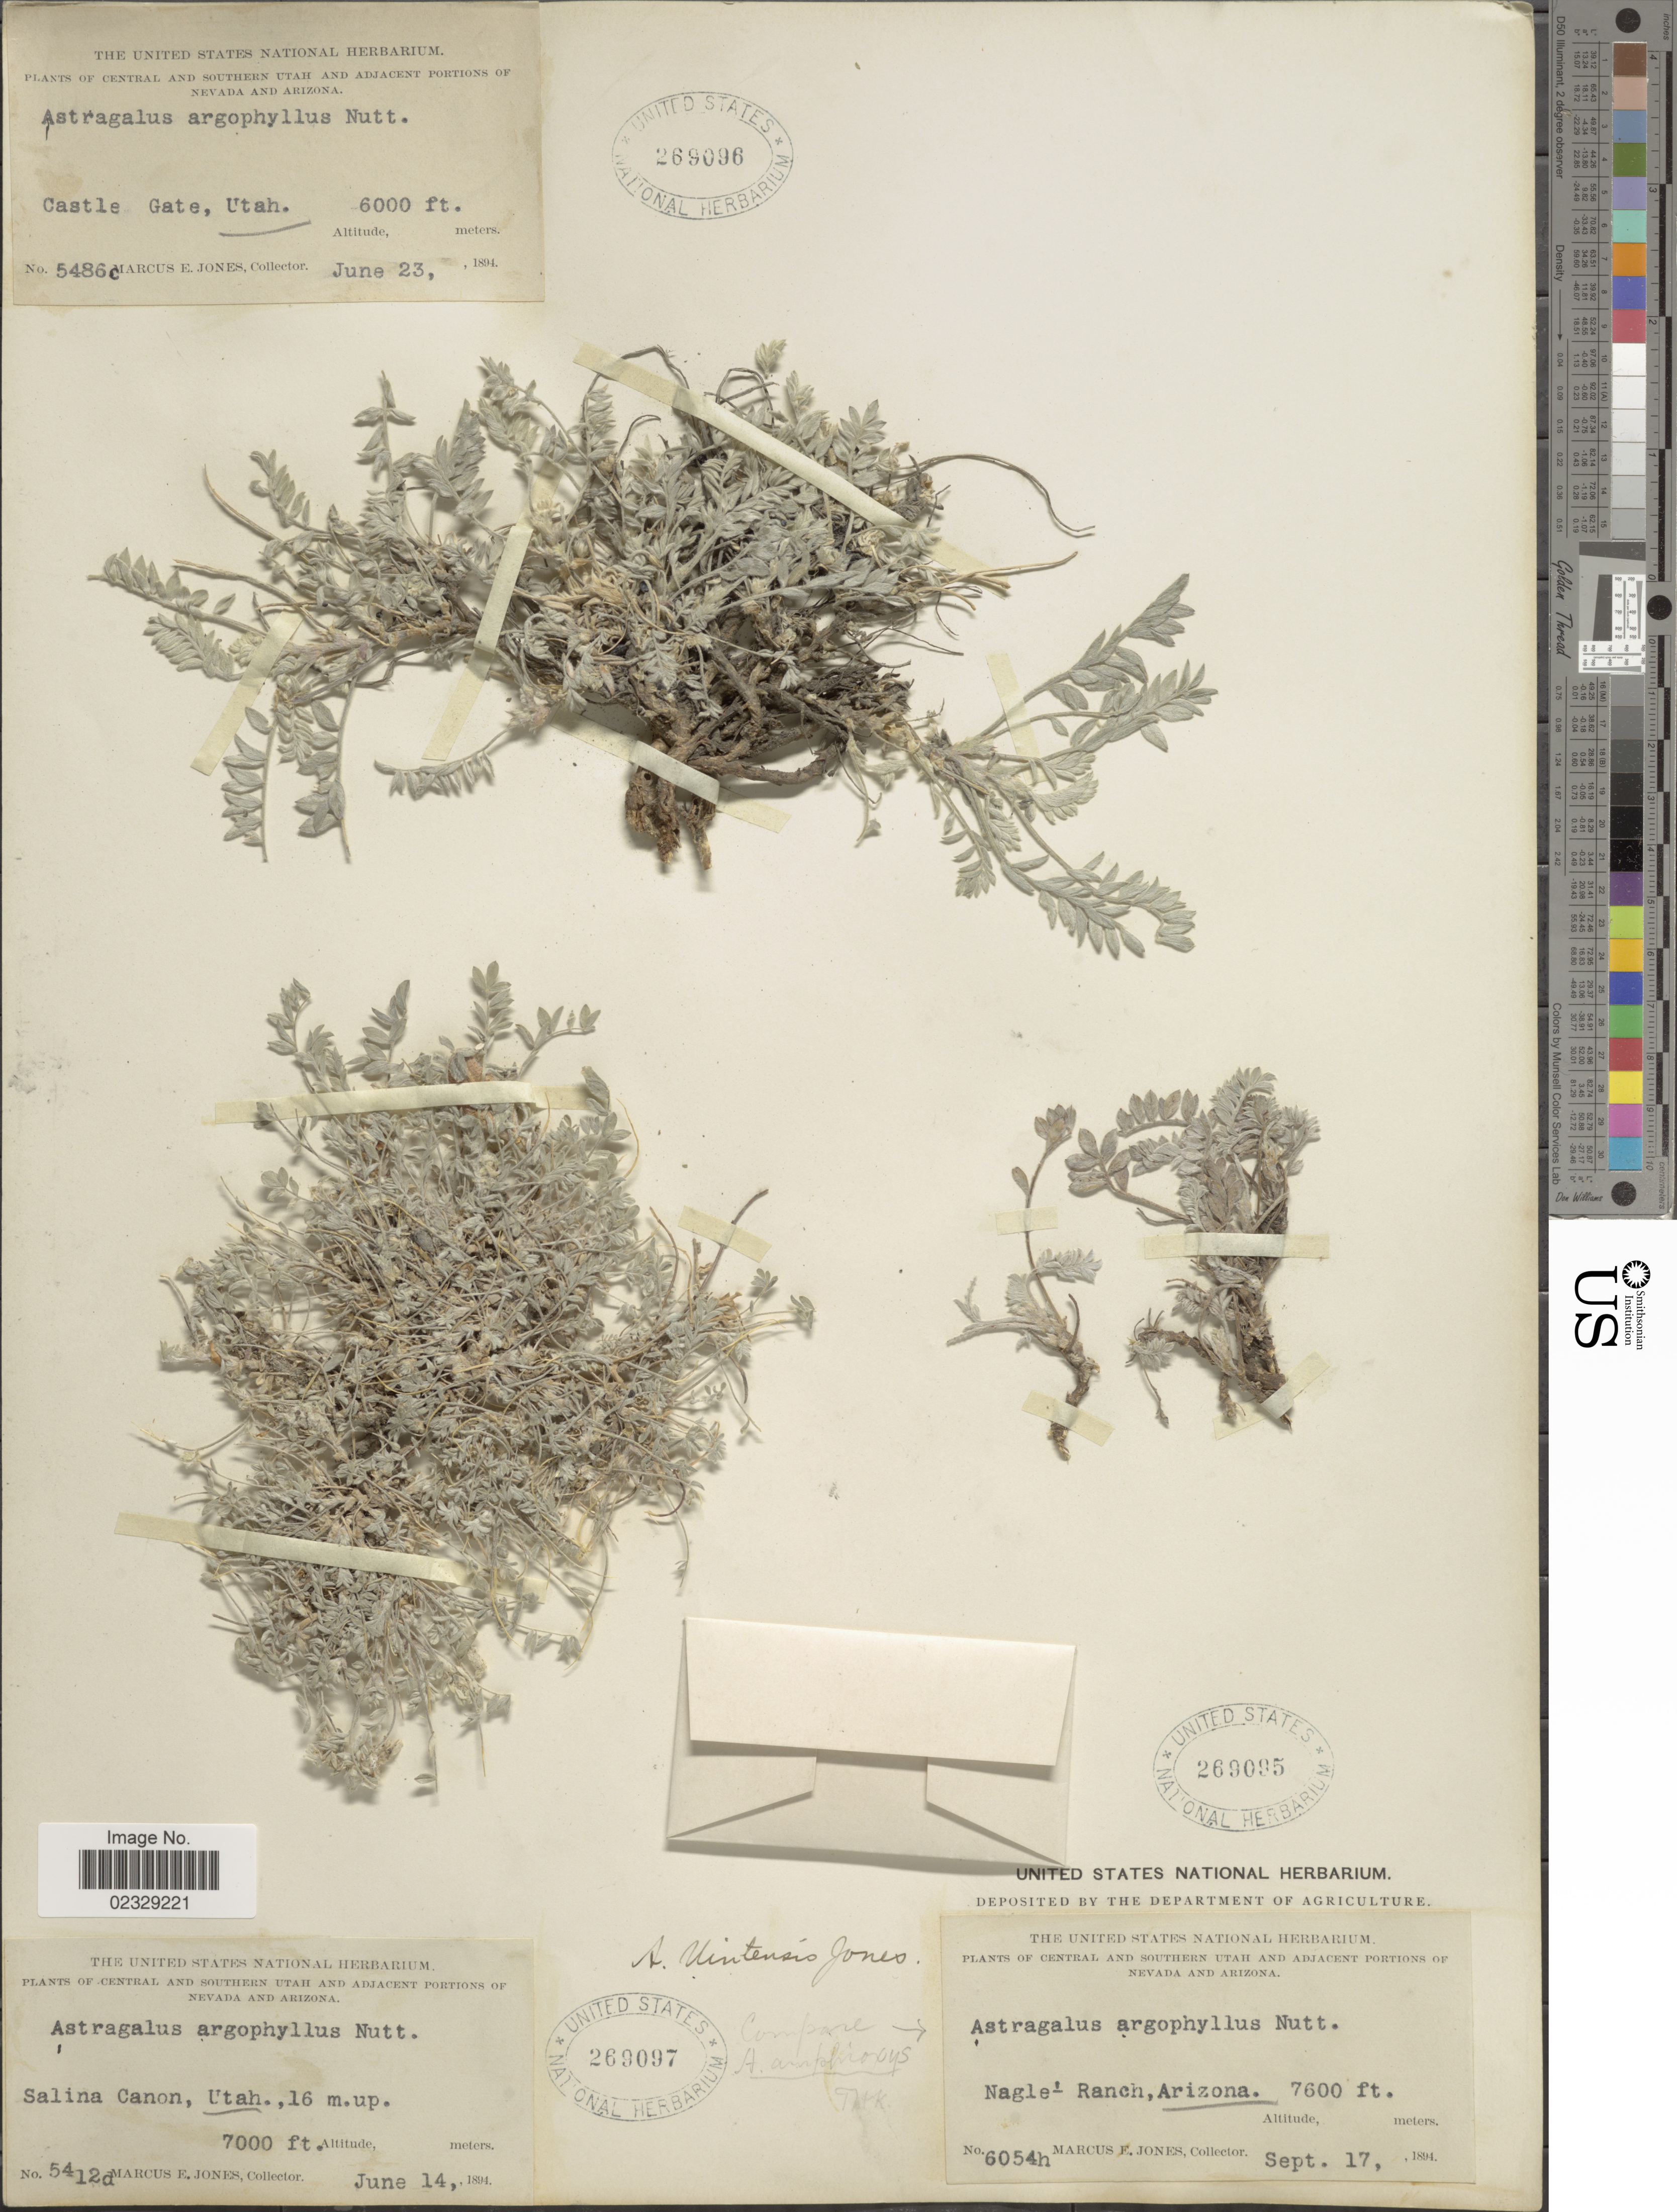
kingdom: Plantae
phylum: Tracheophyta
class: Magnoliopsida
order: Fabales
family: Fabaceae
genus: Astragalus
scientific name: Astragalus argophyllus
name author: Nutt.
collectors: M. E. Jones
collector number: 5486c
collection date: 1894-06-23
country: United States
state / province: Utah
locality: Central and Southern Utah and Adjacent Portions of Nevada and Arizona, Castle Gate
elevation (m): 1829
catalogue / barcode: US 269096